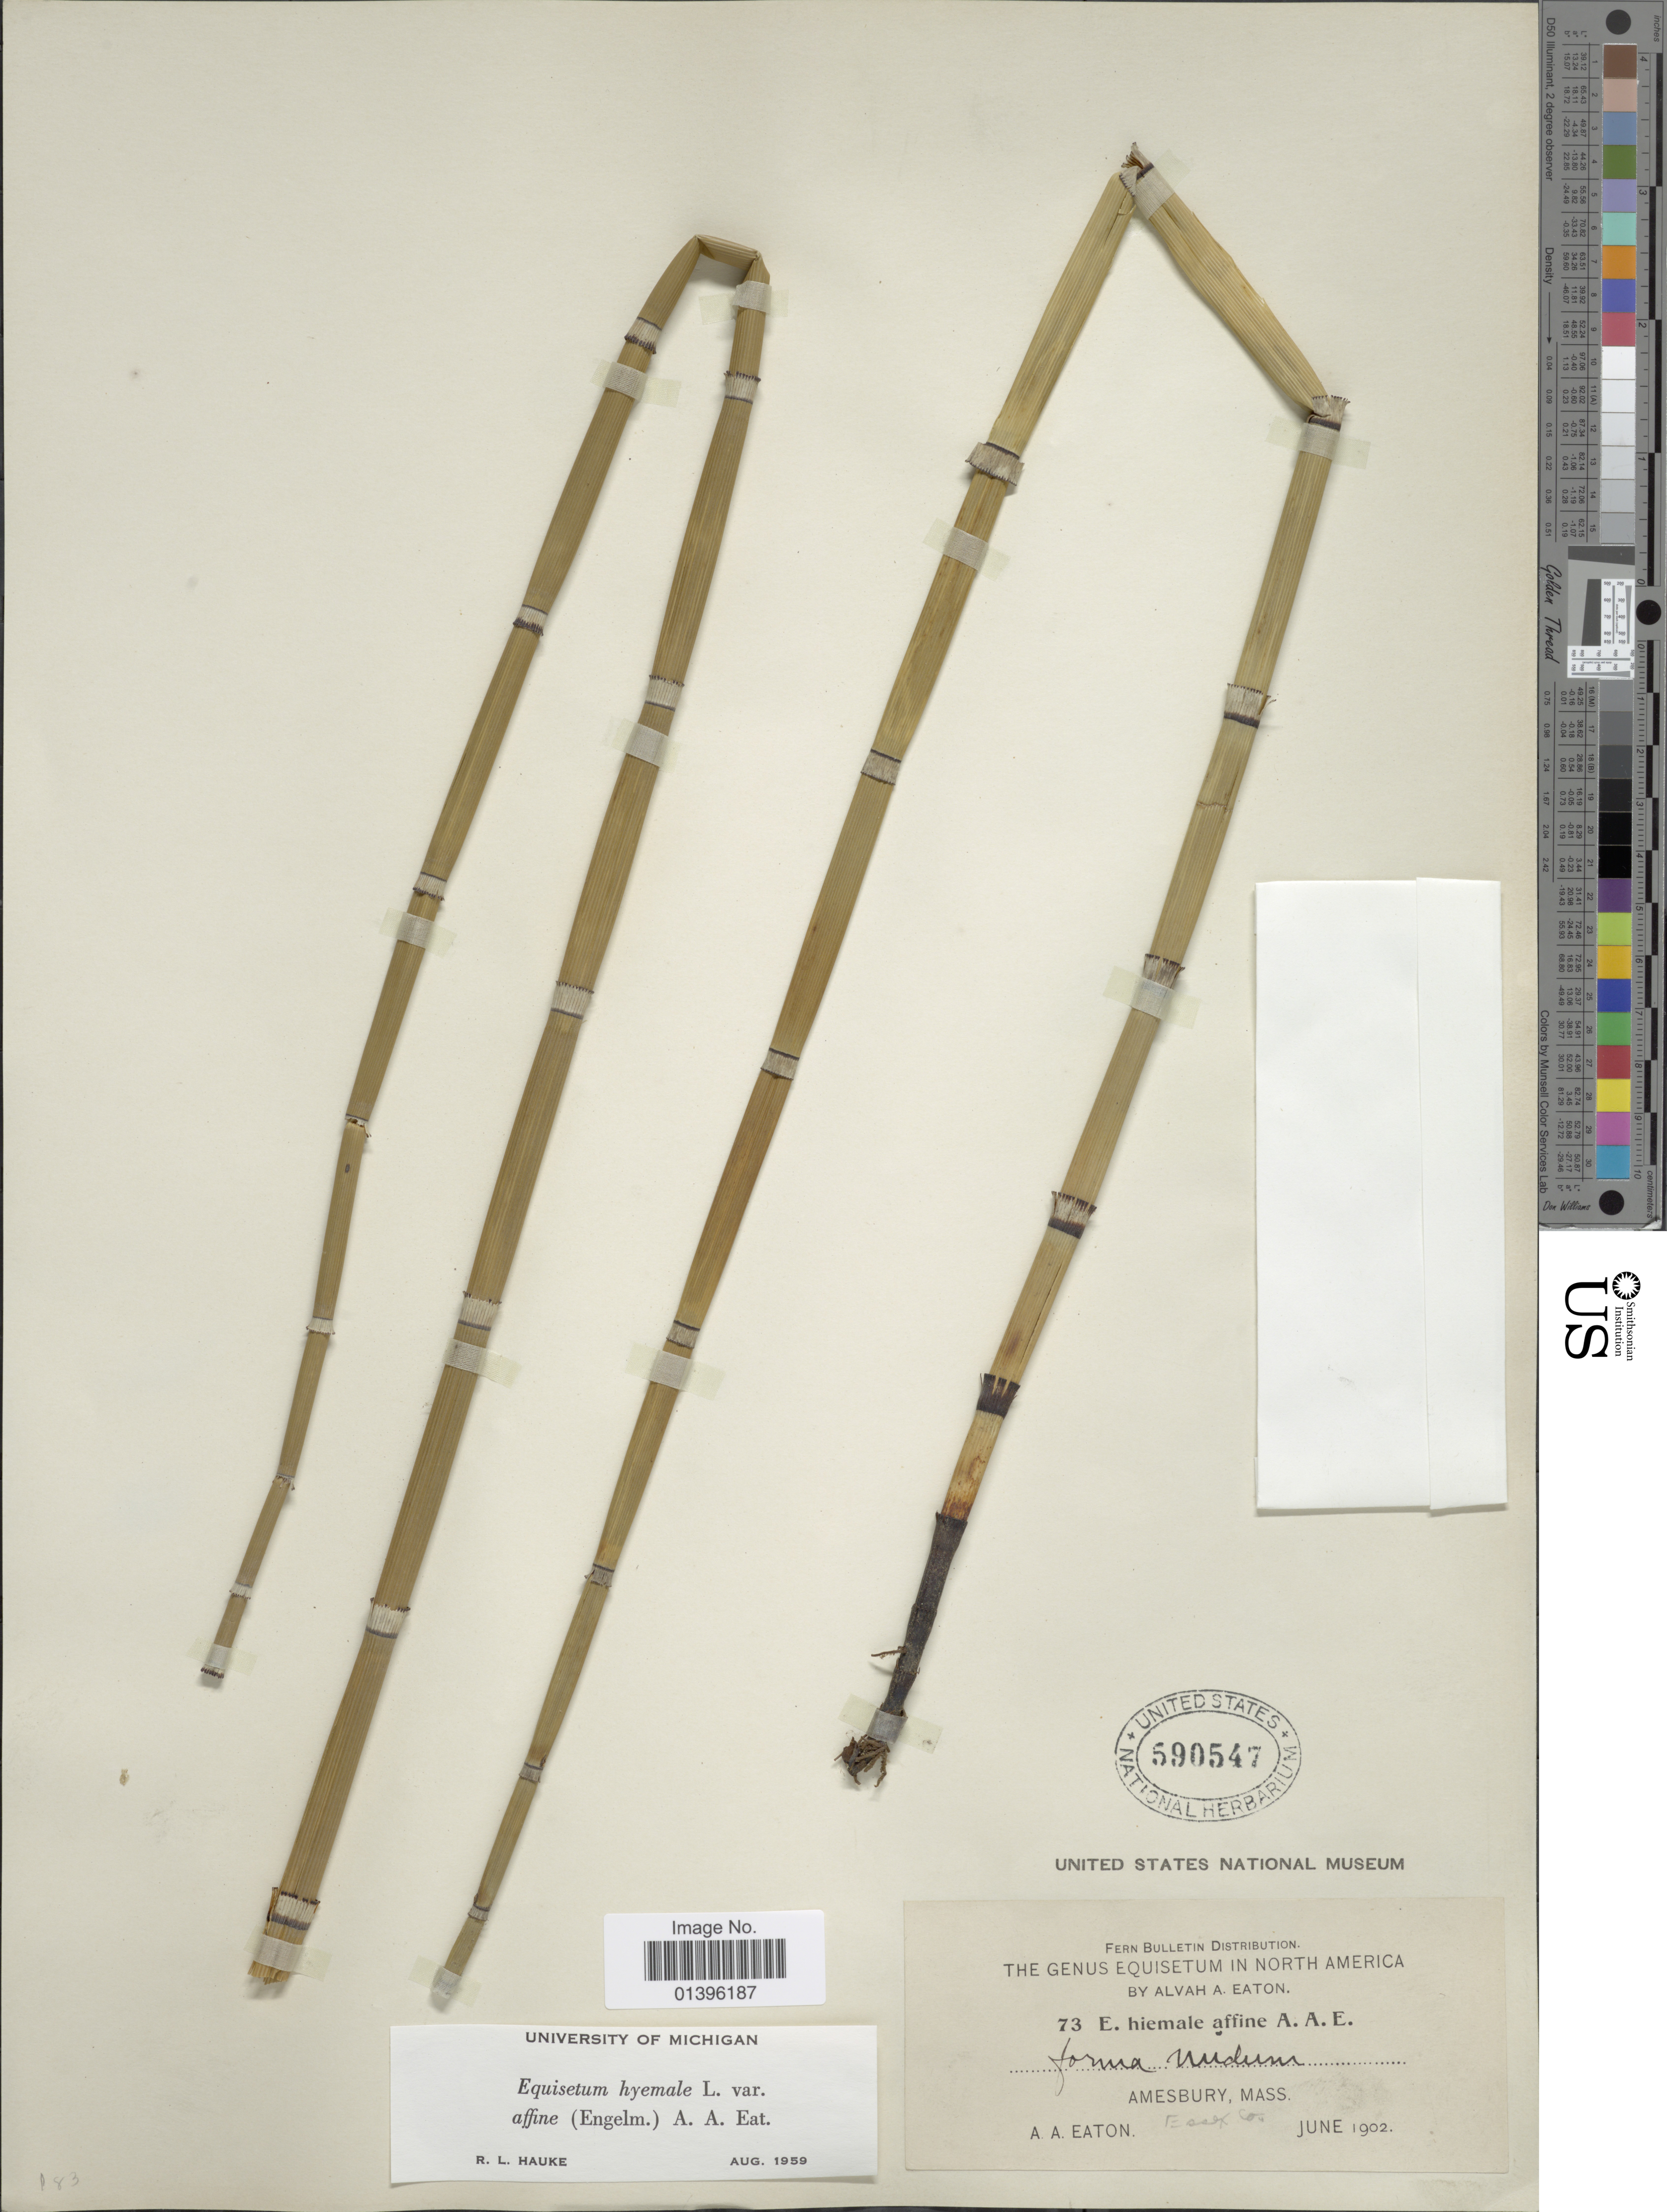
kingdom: Plantae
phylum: Tracheophyta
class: Polypodiopsida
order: Equisetales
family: Equisetaceae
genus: Equisetum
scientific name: Equisetum hyemale var. affine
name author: (Engelm.) A.A. Eaton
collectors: A. A. Eaton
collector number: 73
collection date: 1902-06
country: United States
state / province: Massachusetts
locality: Amesbury, Essex Co.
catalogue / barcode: US 590547